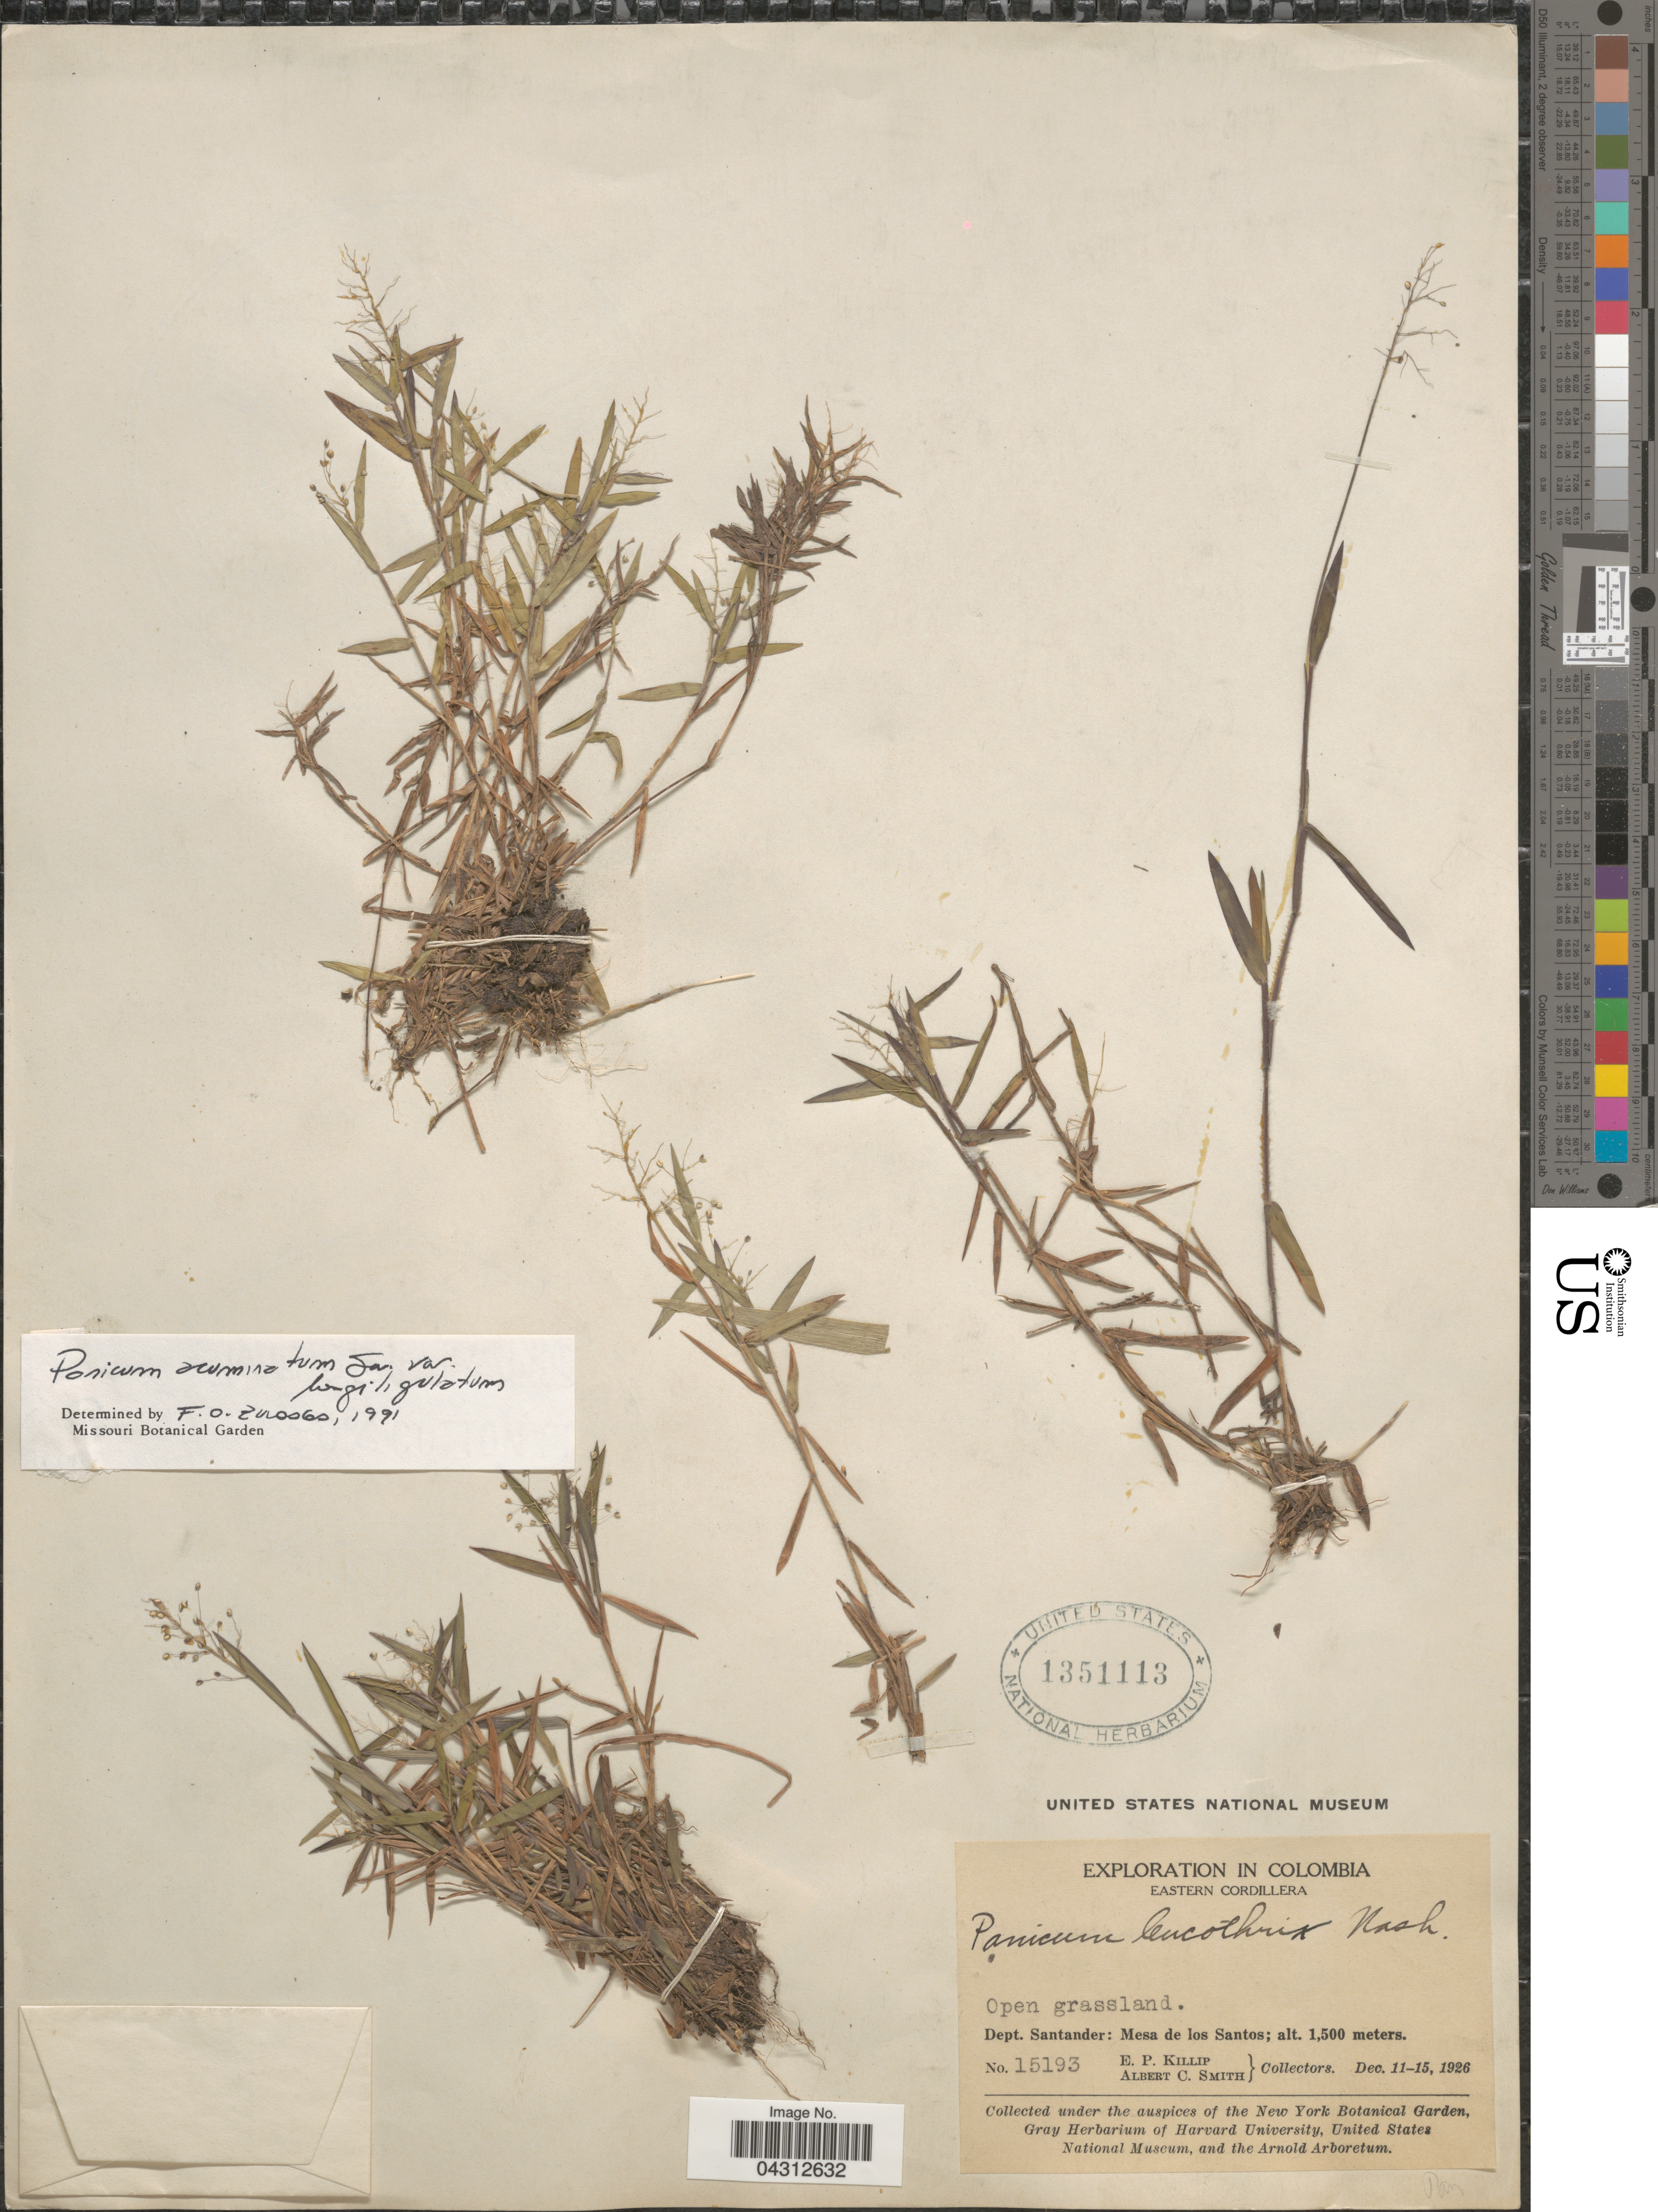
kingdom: Plantae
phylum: Tracheophyta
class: Liliopsida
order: Poales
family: Poaceae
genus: Panicum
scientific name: Panicum acuminatum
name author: Sw.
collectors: E. P. Killip & A. C. Smith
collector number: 15193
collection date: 1926-12-11/1926-12-15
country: Colombia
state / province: Santander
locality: Exploration in Colombia. Eastern Cordillera. Open grassland. Dept. Santander: Mesa de los Santos.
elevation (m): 1500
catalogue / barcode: US 1351113